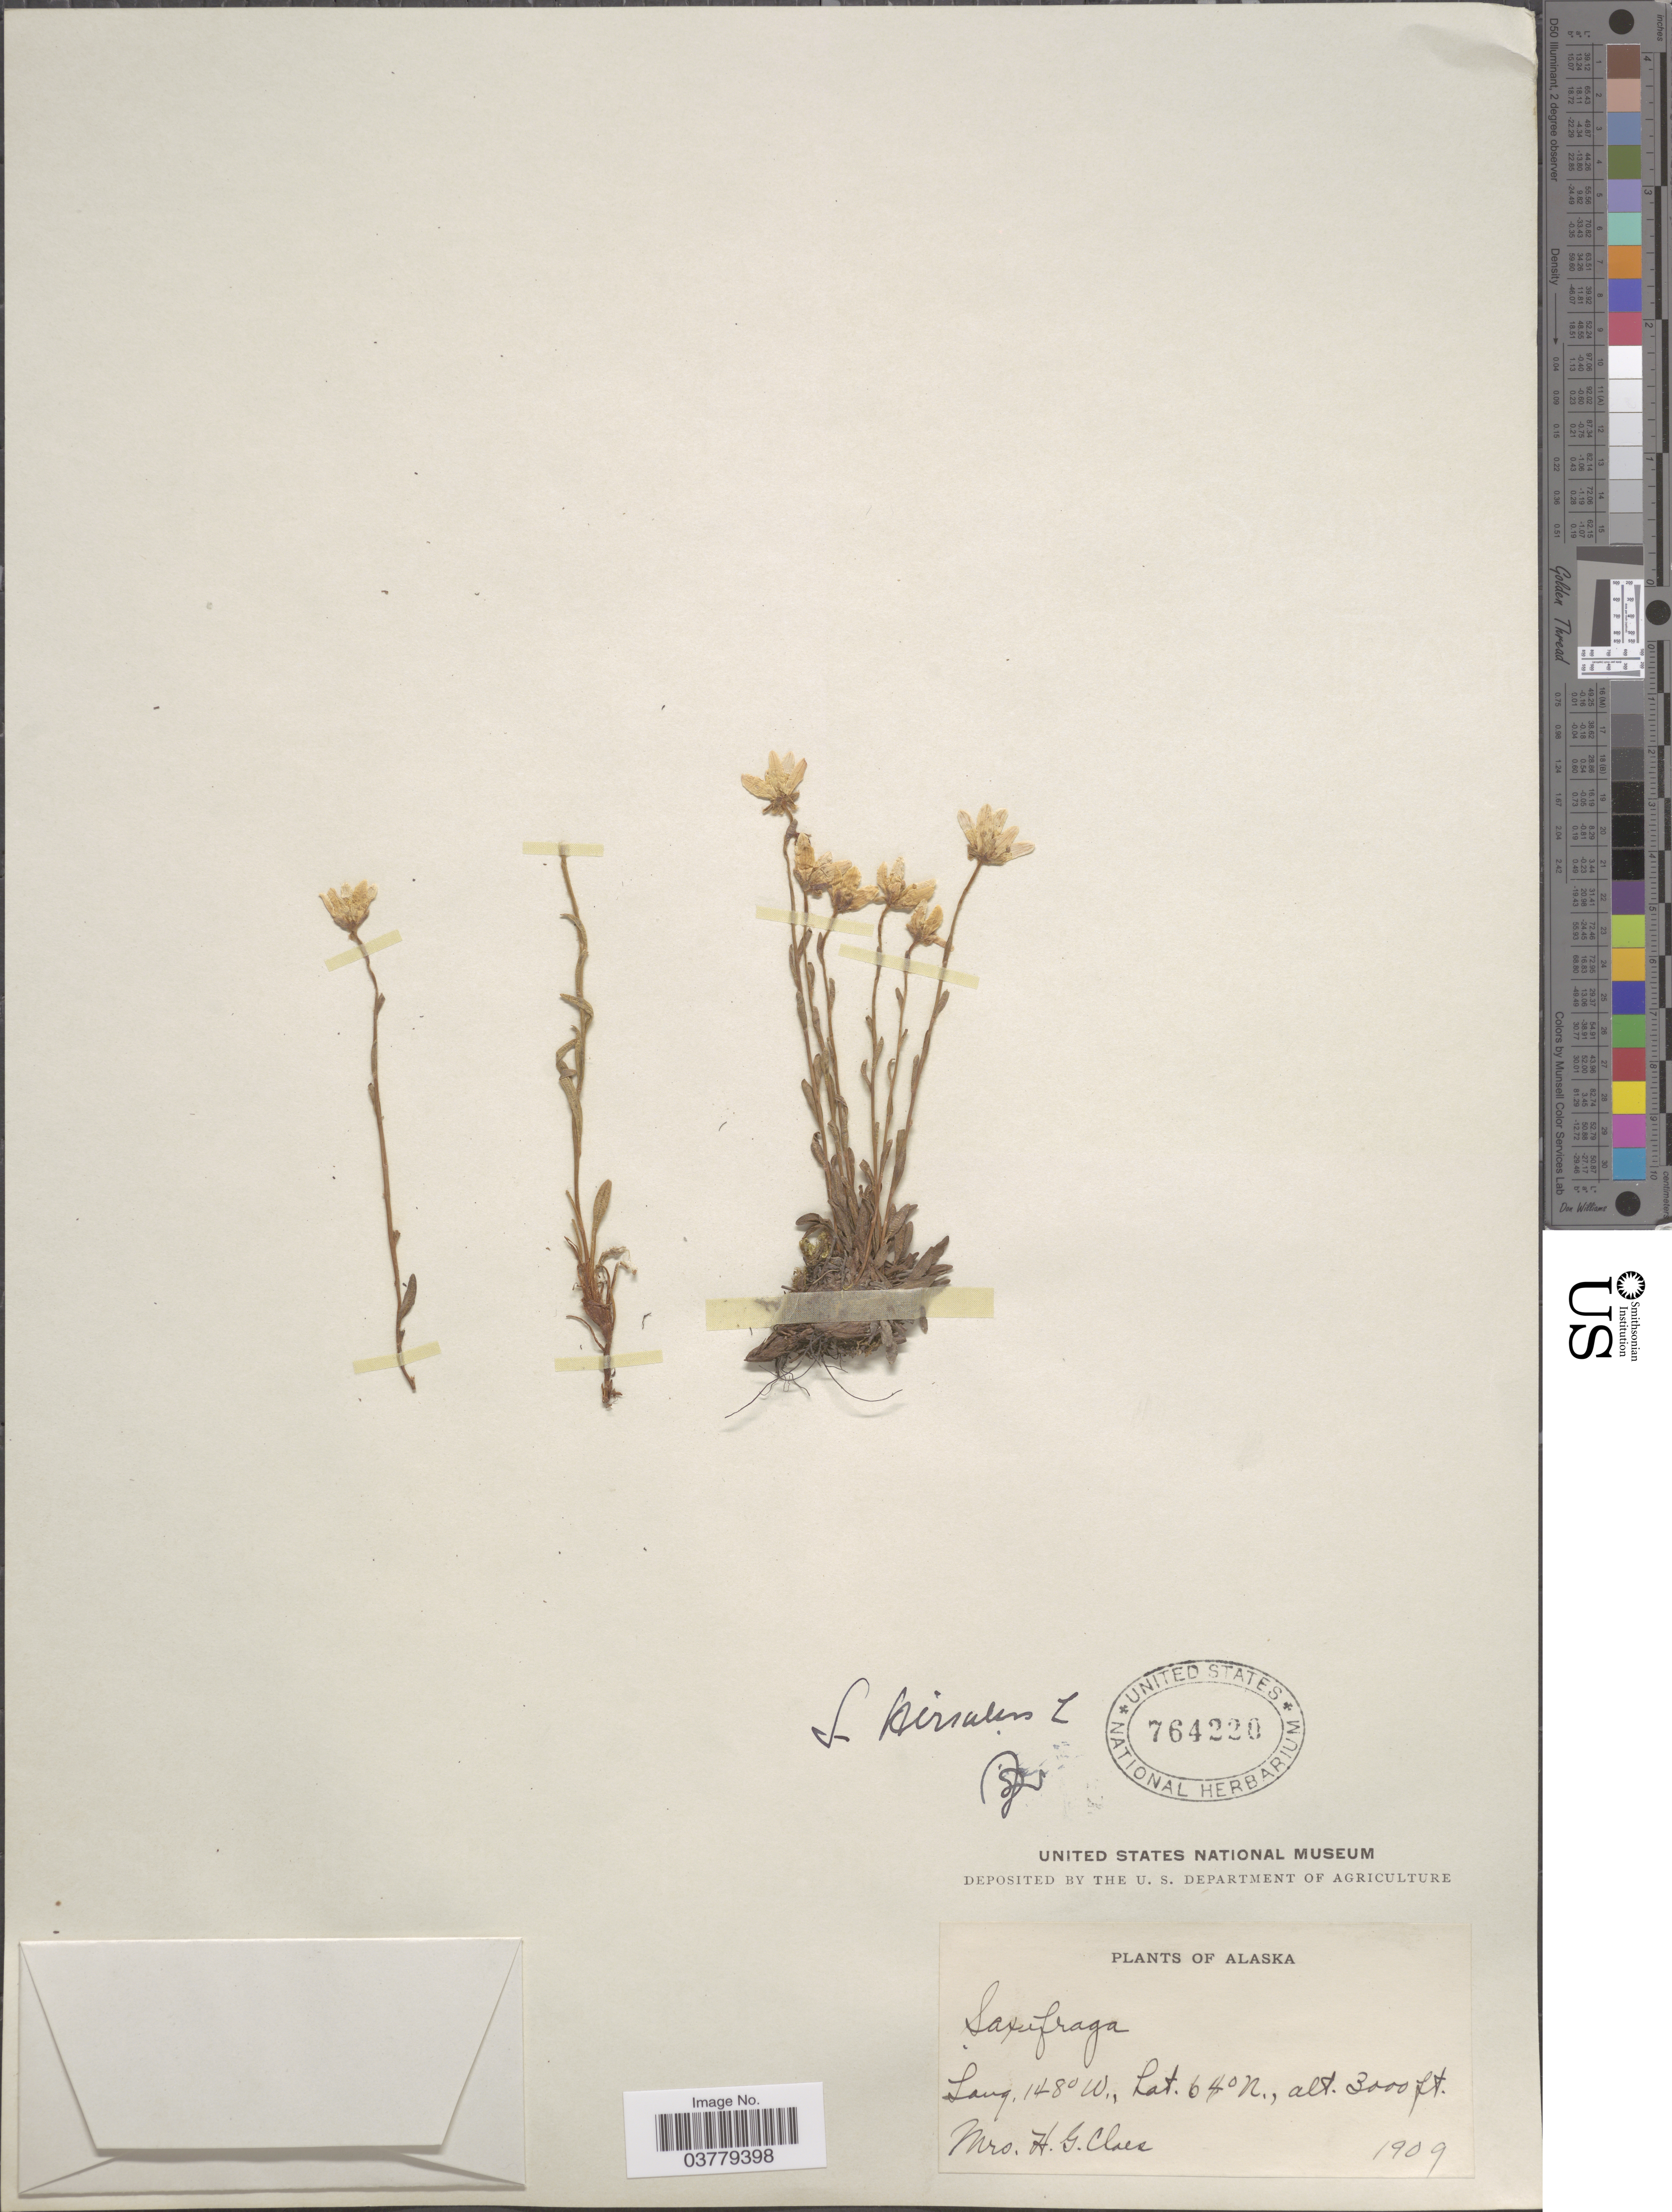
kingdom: Plantae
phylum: Tracheophyta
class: Magnoliopsida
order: Saxifragales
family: Saxifragaceae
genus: Saxifraga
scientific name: Saxifraga hirculus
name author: L.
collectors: H. Cloes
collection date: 1909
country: United States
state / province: Alaska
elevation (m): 914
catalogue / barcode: US 764220